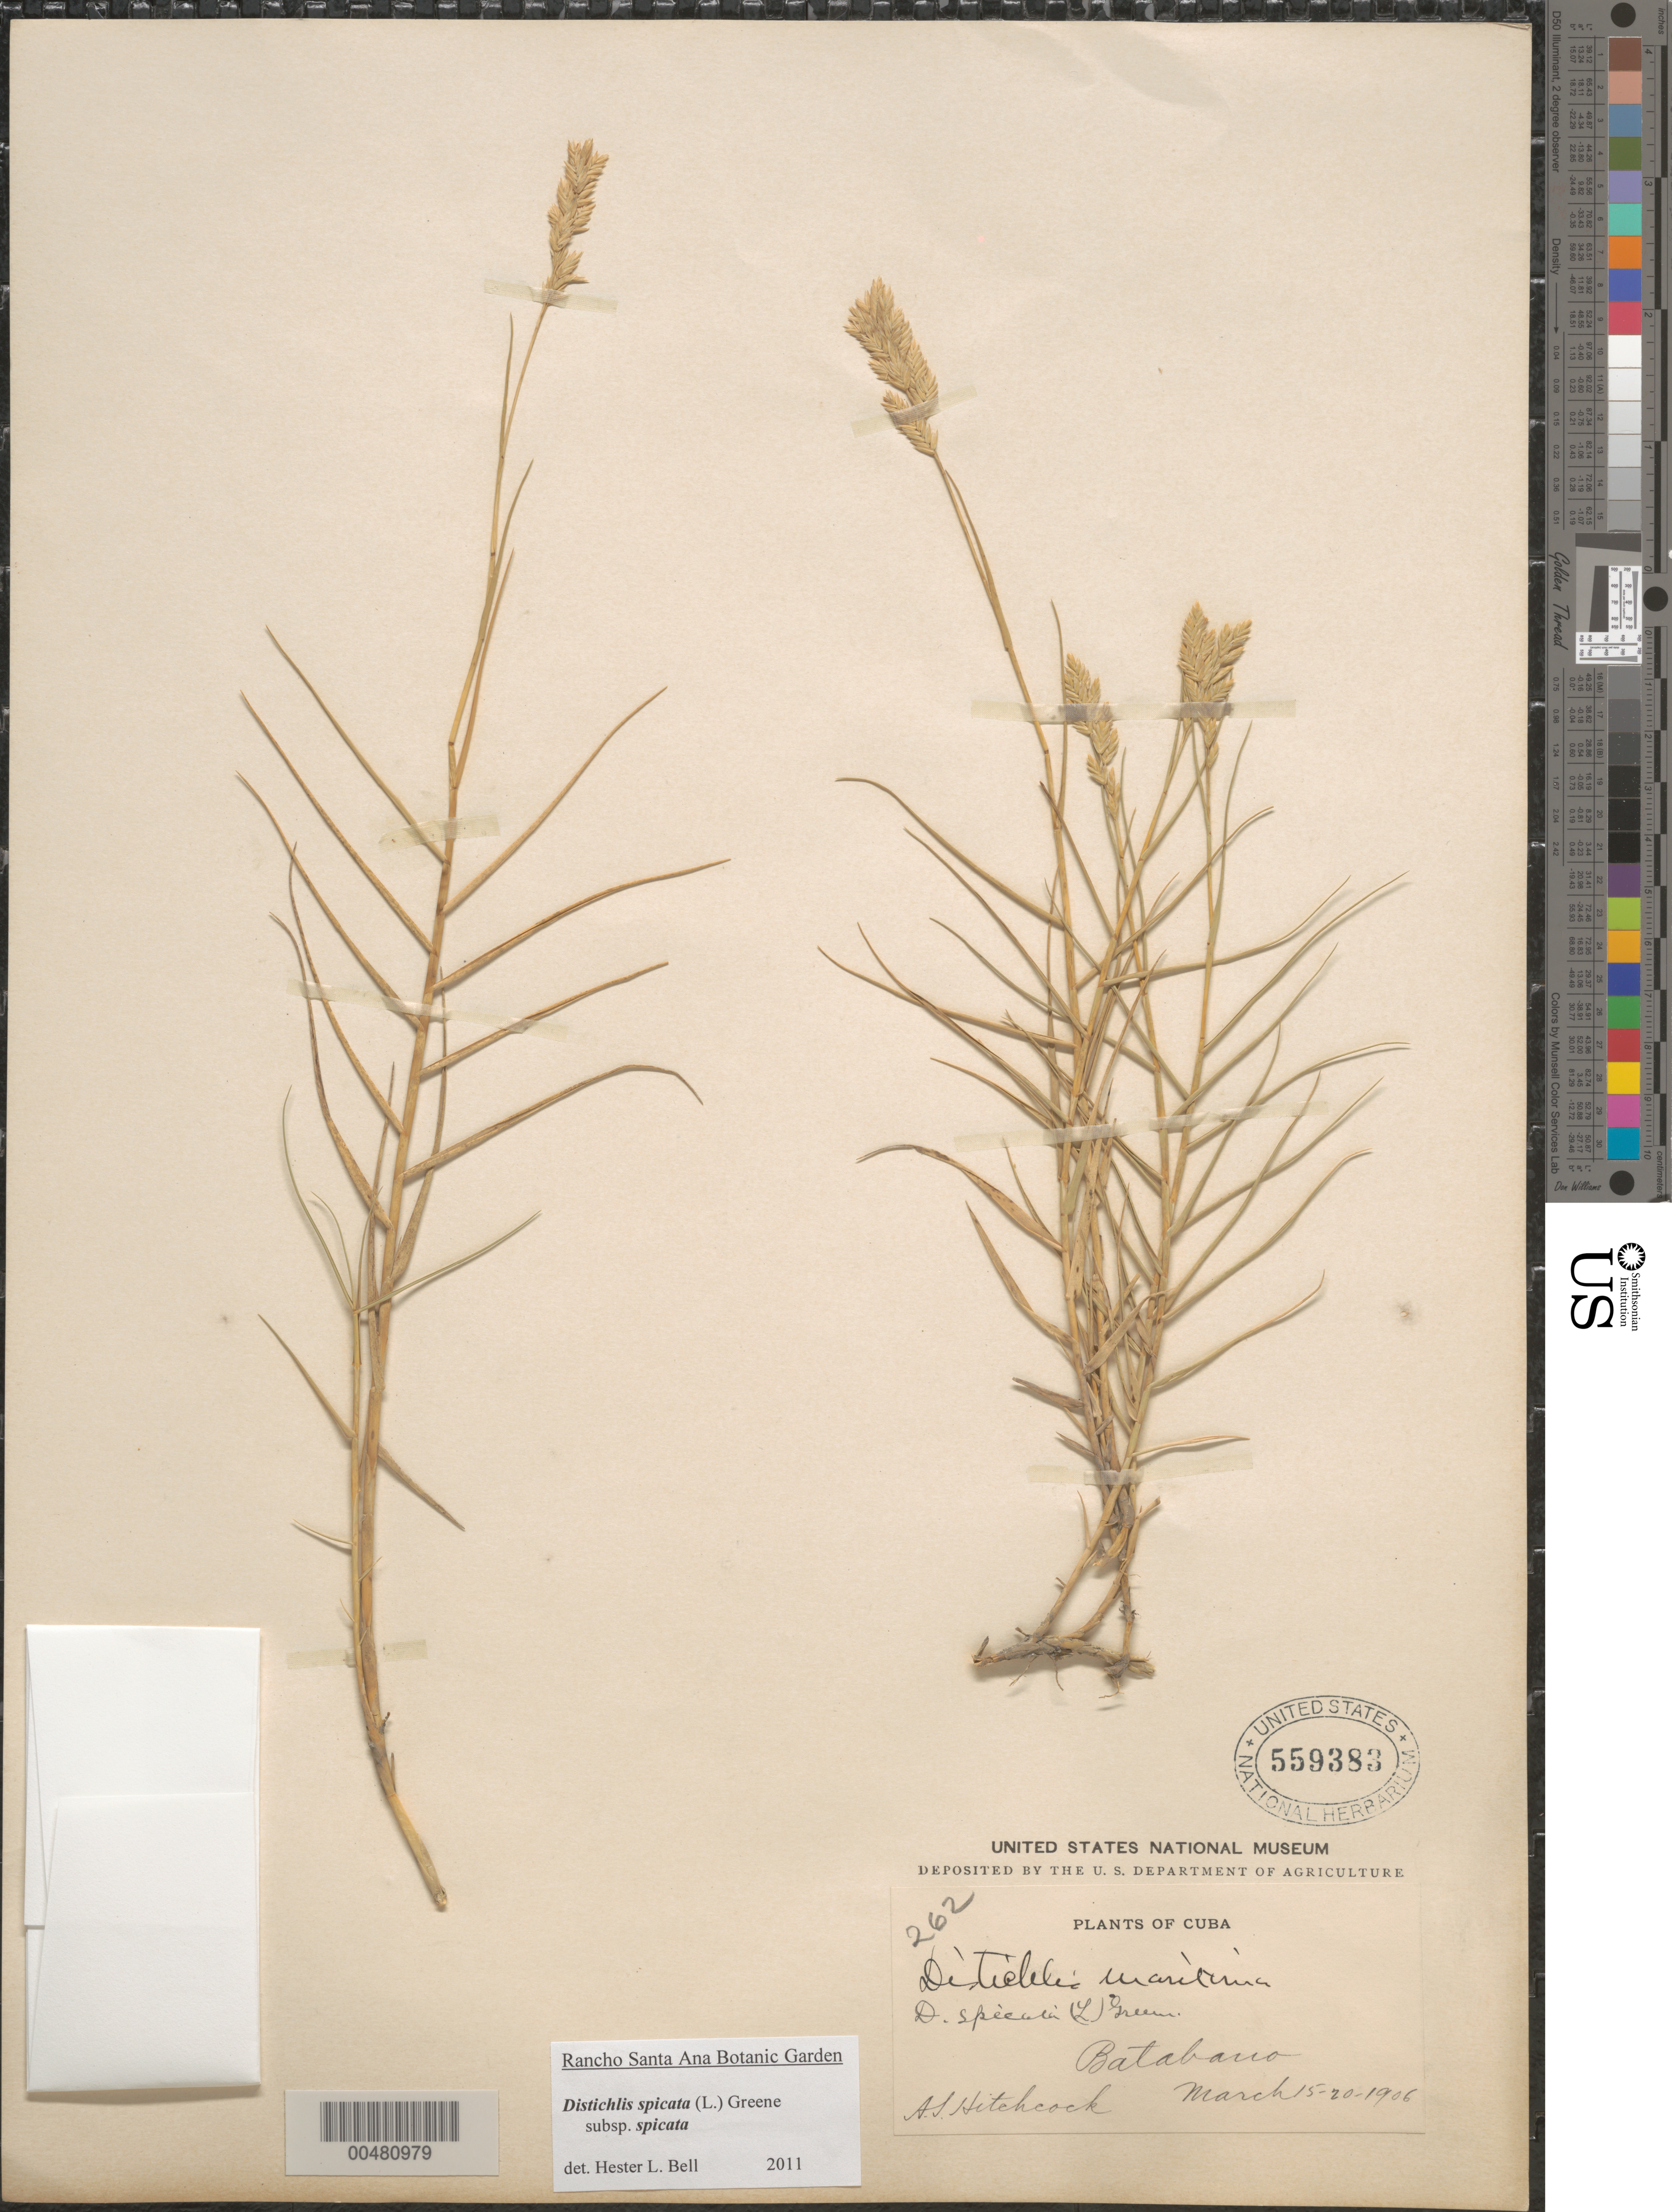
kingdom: Plantae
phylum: Tracheophyta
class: Liliopsida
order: Poales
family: Poaceae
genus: Distichlis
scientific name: Distichlis spicata subsp. spicata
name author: (L.) Greene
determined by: Bell, H. L.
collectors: A. S. Hitchcock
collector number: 262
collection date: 1906-03-15/1906-03-20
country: Cuba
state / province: Mayabeque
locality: Batabano.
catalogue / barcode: US 559383